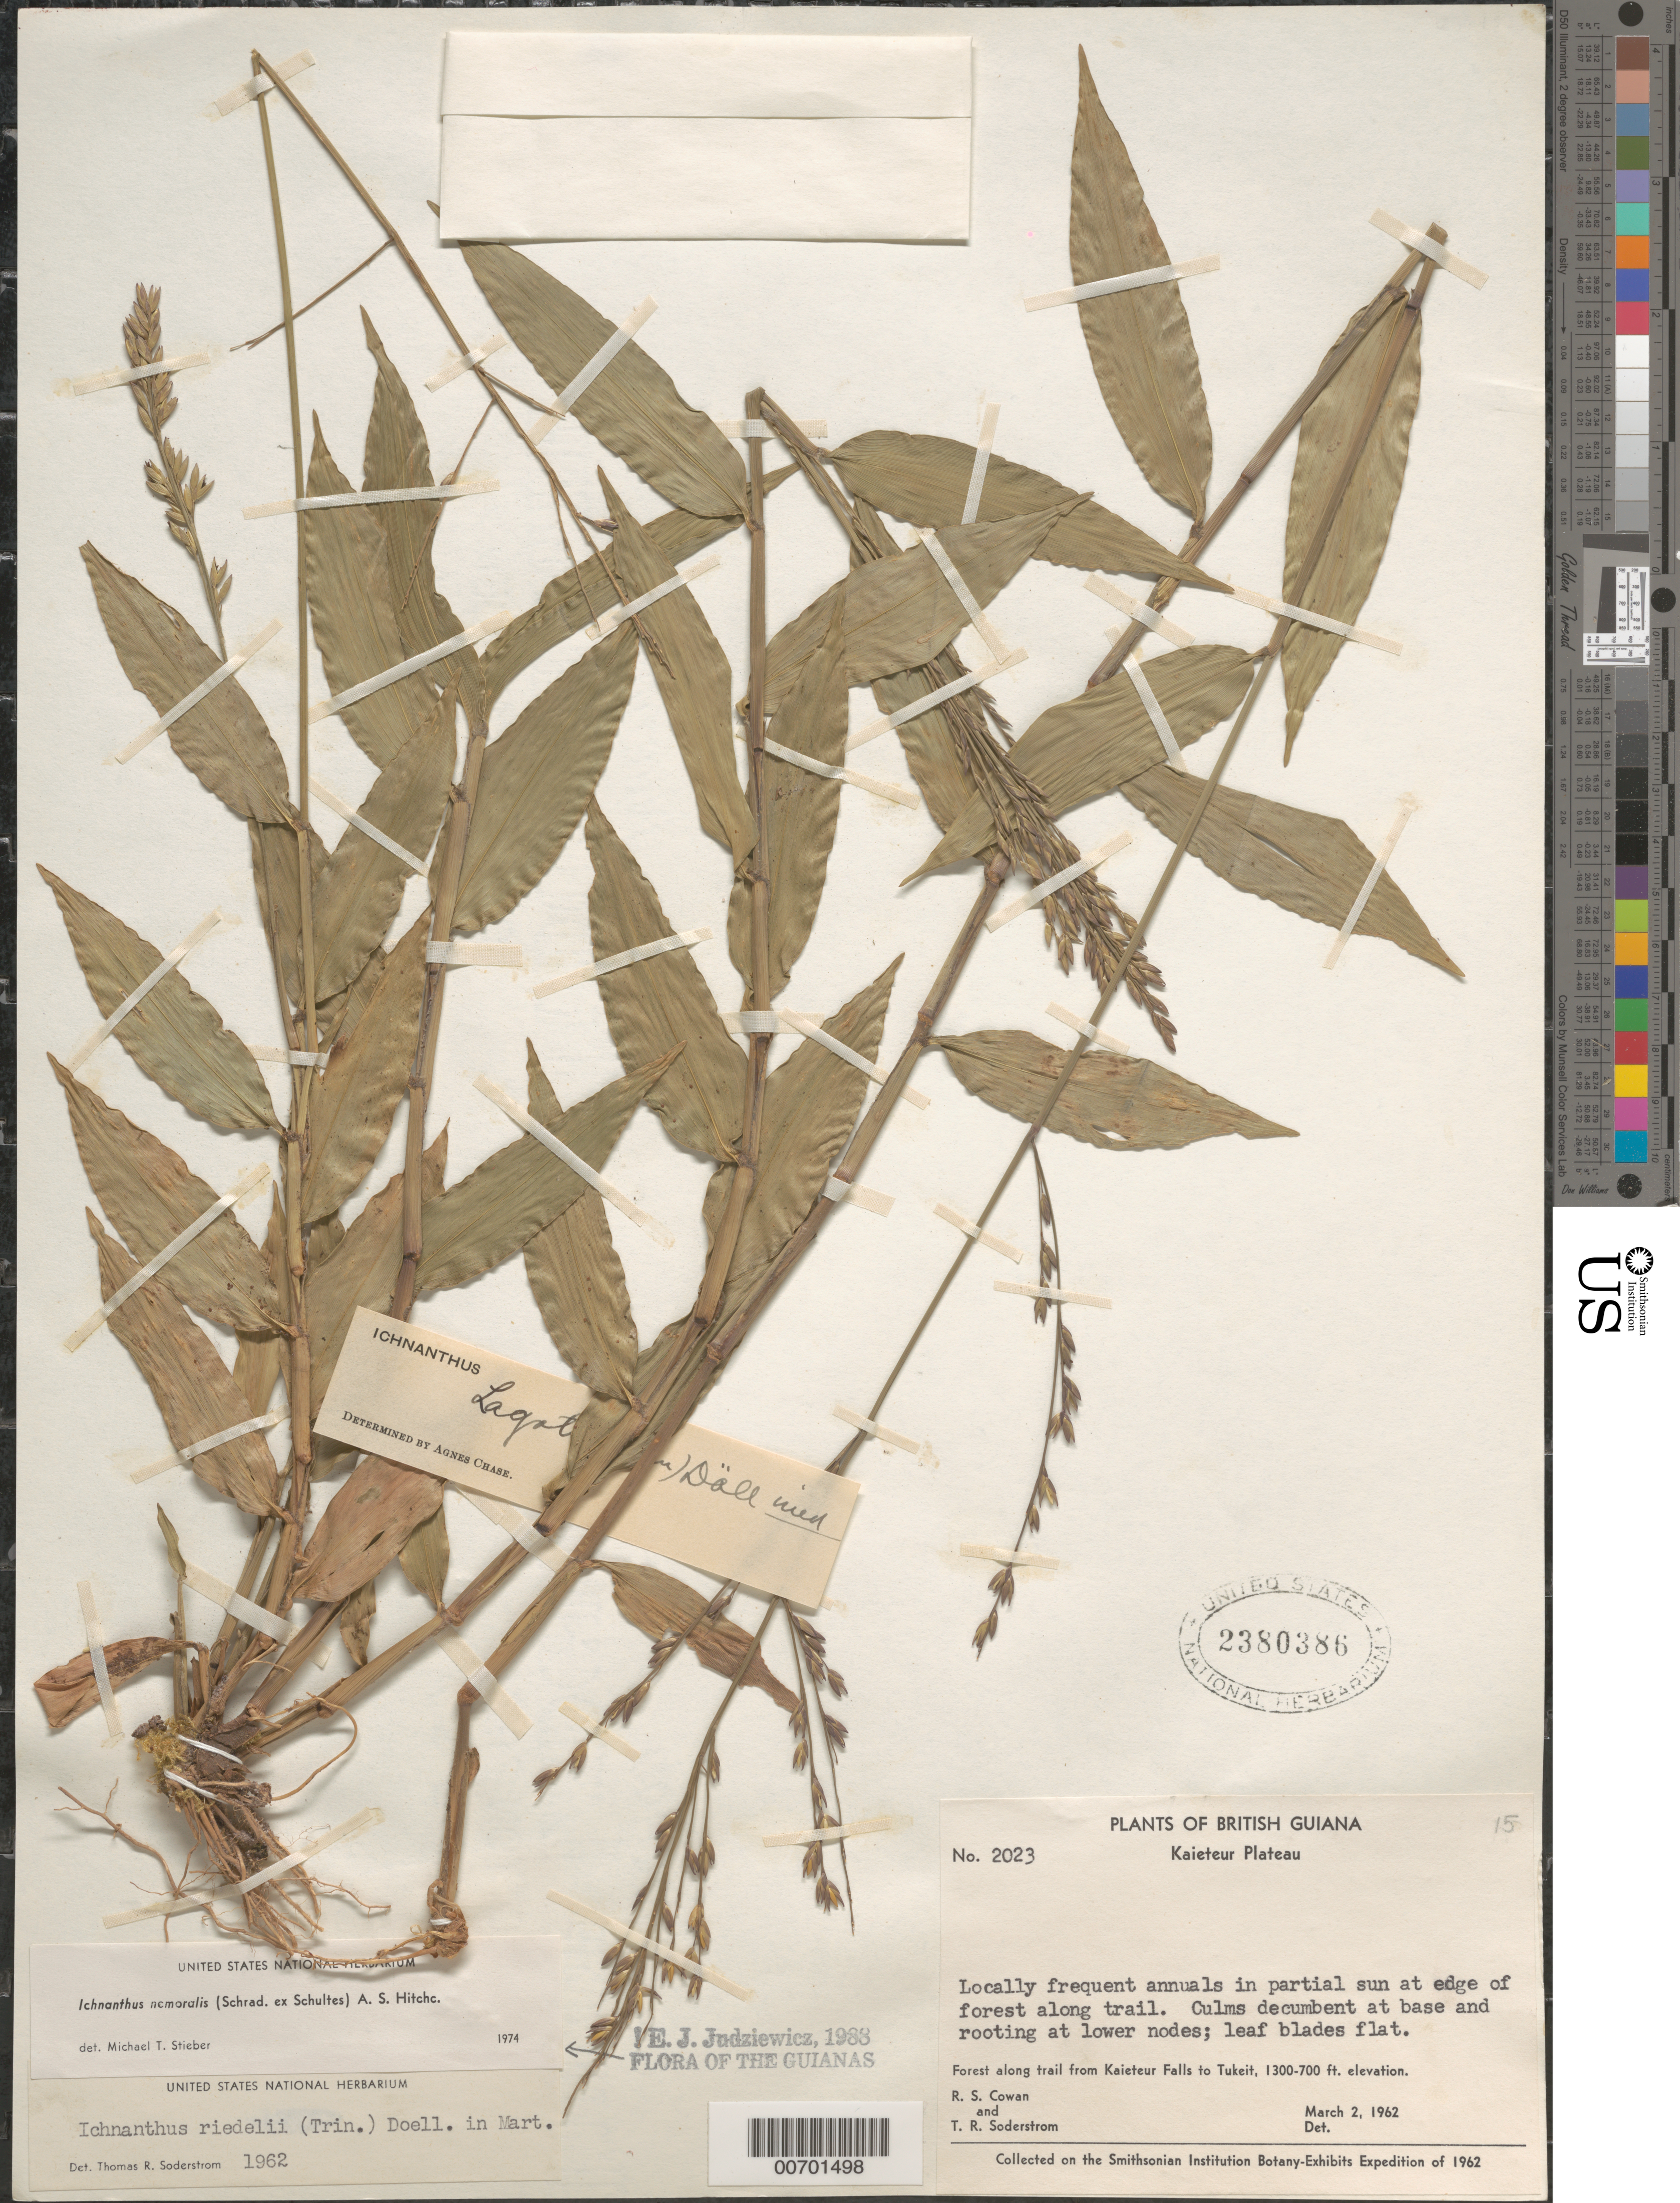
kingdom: Plantae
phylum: Tracheophyta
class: Liliopsida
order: Poales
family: Poaceae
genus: Ichnanthus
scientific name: Ichnanthus nemoralis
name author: (Schrad.) Hitchc. & Chase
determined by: Stieber, M. T.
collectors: R. S. Cowan & T. R. Soderstrom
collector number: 2023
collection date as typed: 2-Mar-62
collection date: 1962-03-02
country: Guyana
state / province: Potaro-Siparuni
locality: Kaieteur Plateau, trail from Kaieteur Plateau to Tukeit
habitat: In partial sun at edge of forest along trail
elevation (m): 213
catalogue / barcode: US 2380386